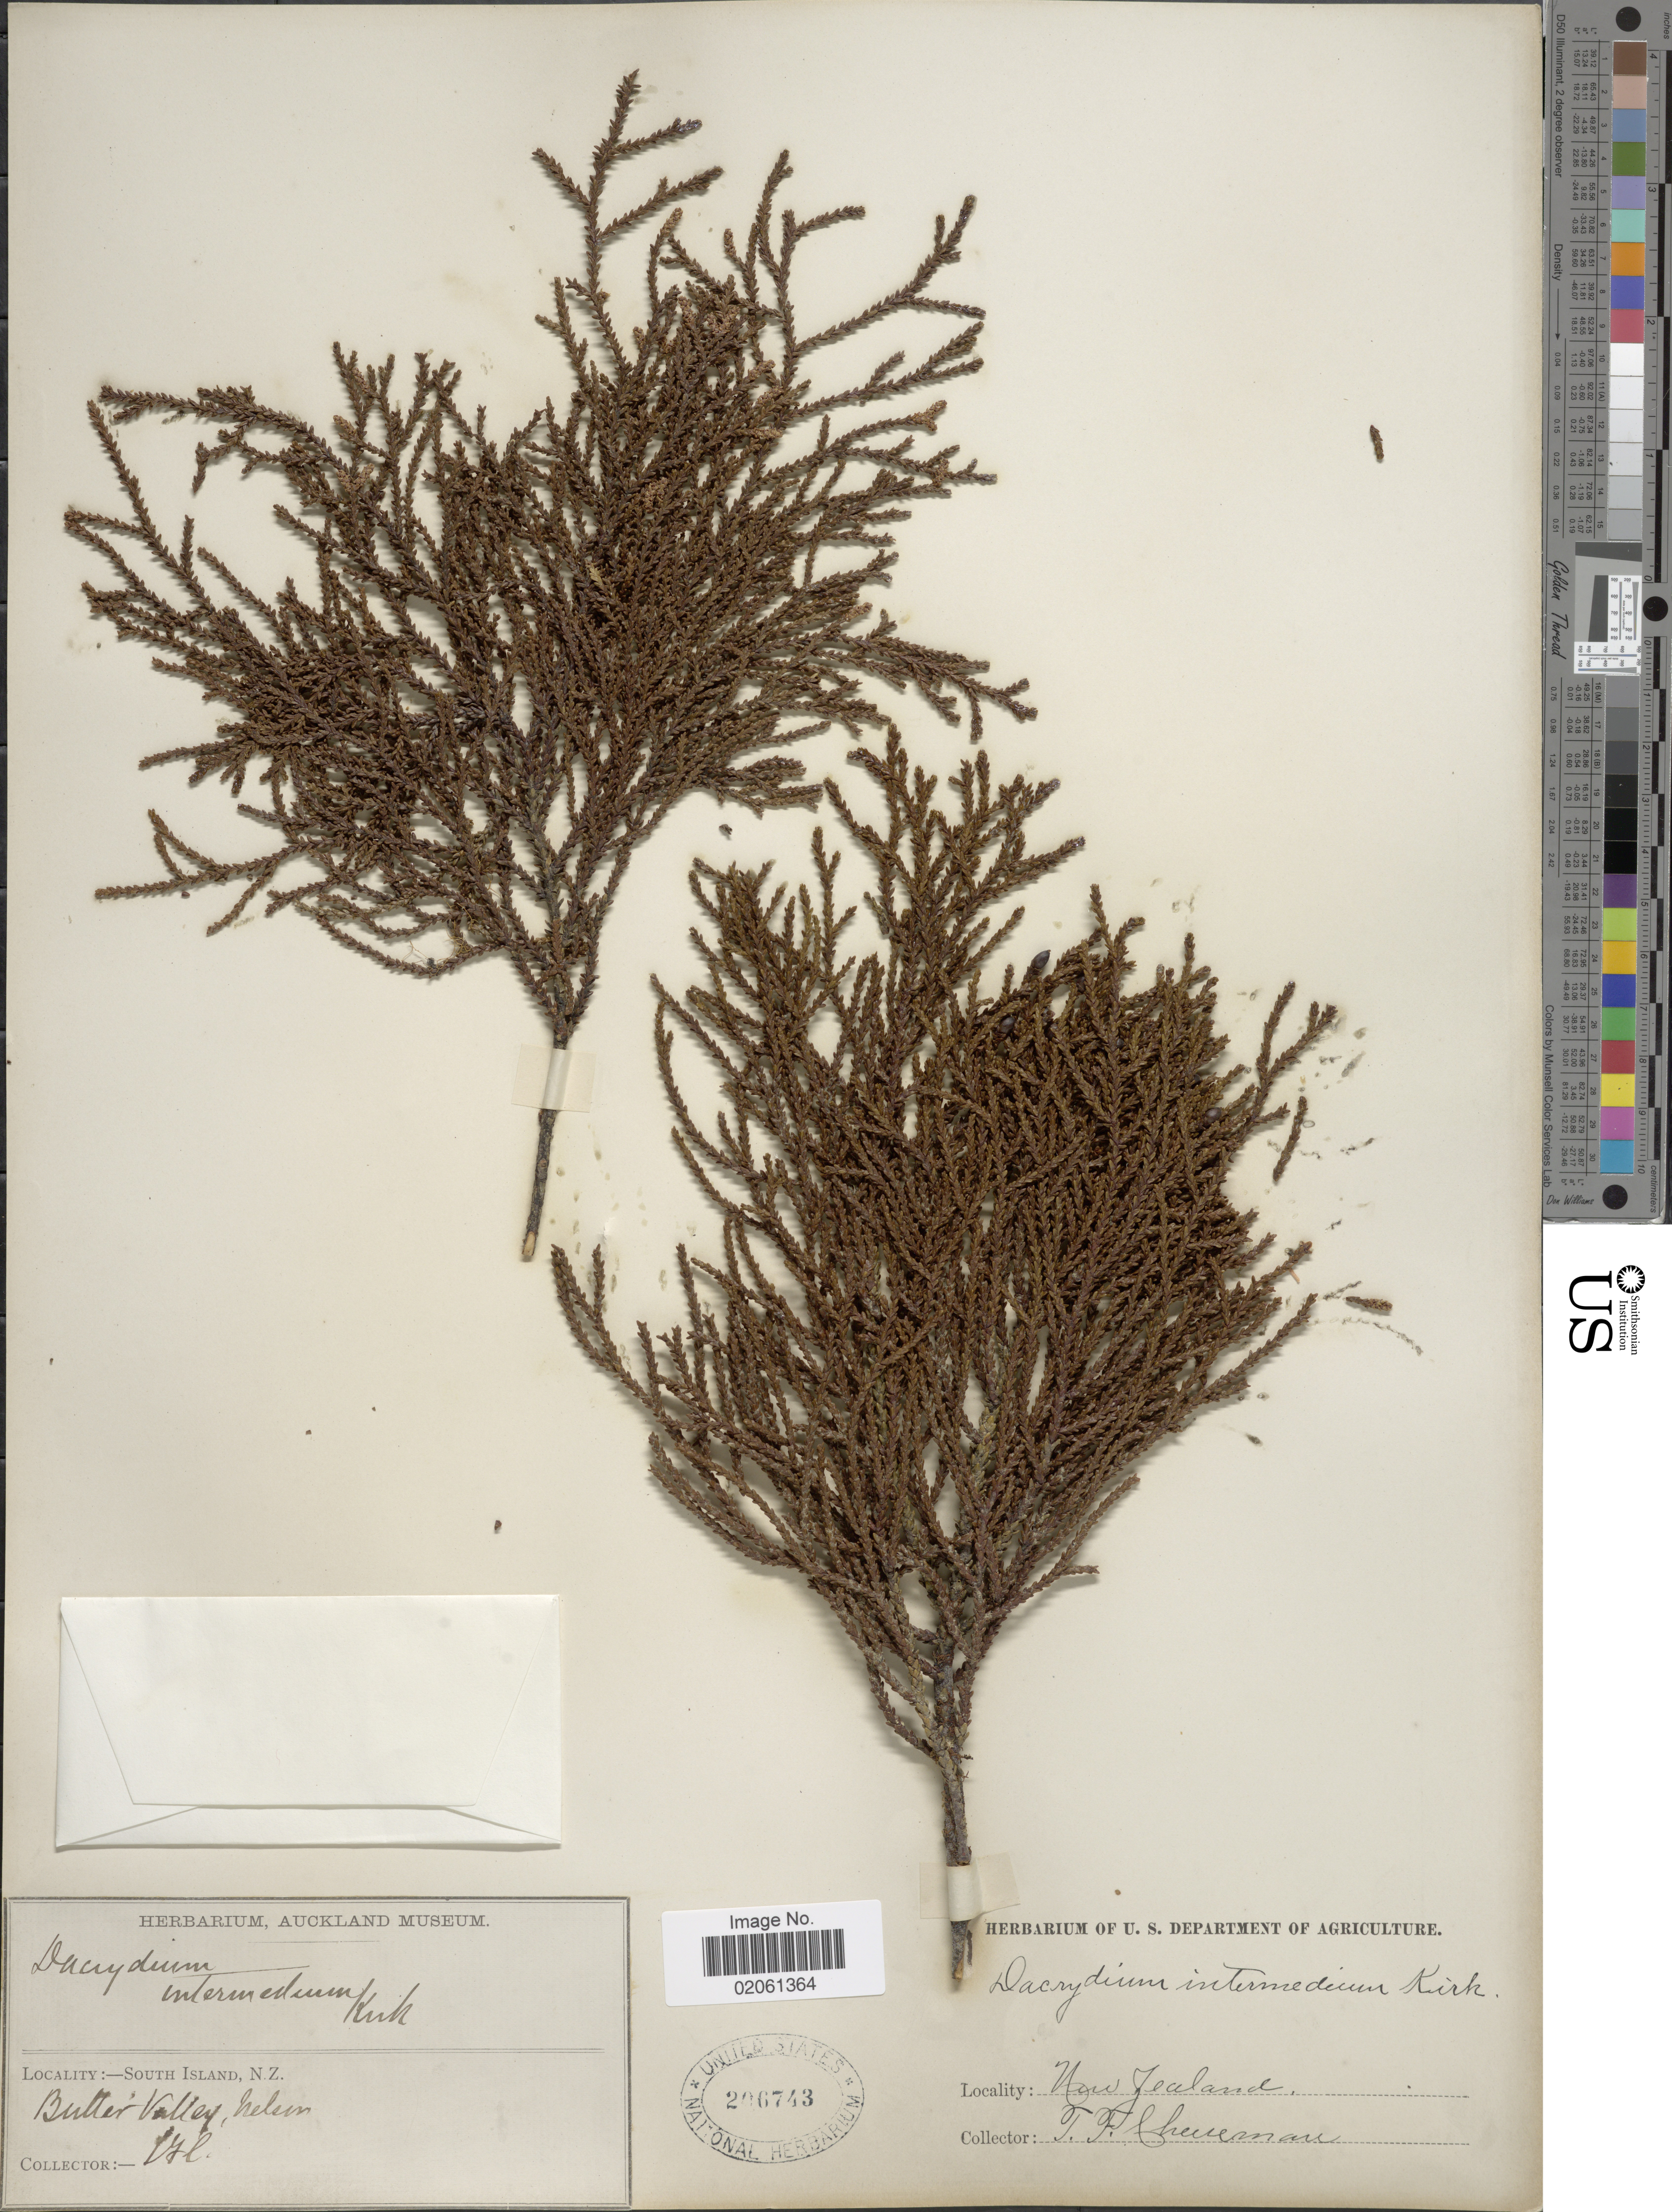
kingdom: Plantae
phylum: Tracheophyta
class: Pinopsida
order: Pinales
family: Podocarpaceae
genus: Dacrydium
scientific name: Dacrydium intermedium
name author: Kirk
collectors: T. F. Cheeseman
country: New Zealand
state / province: Nelson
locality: South Island. Butter Valley, Nelson.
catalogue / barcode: US 206743